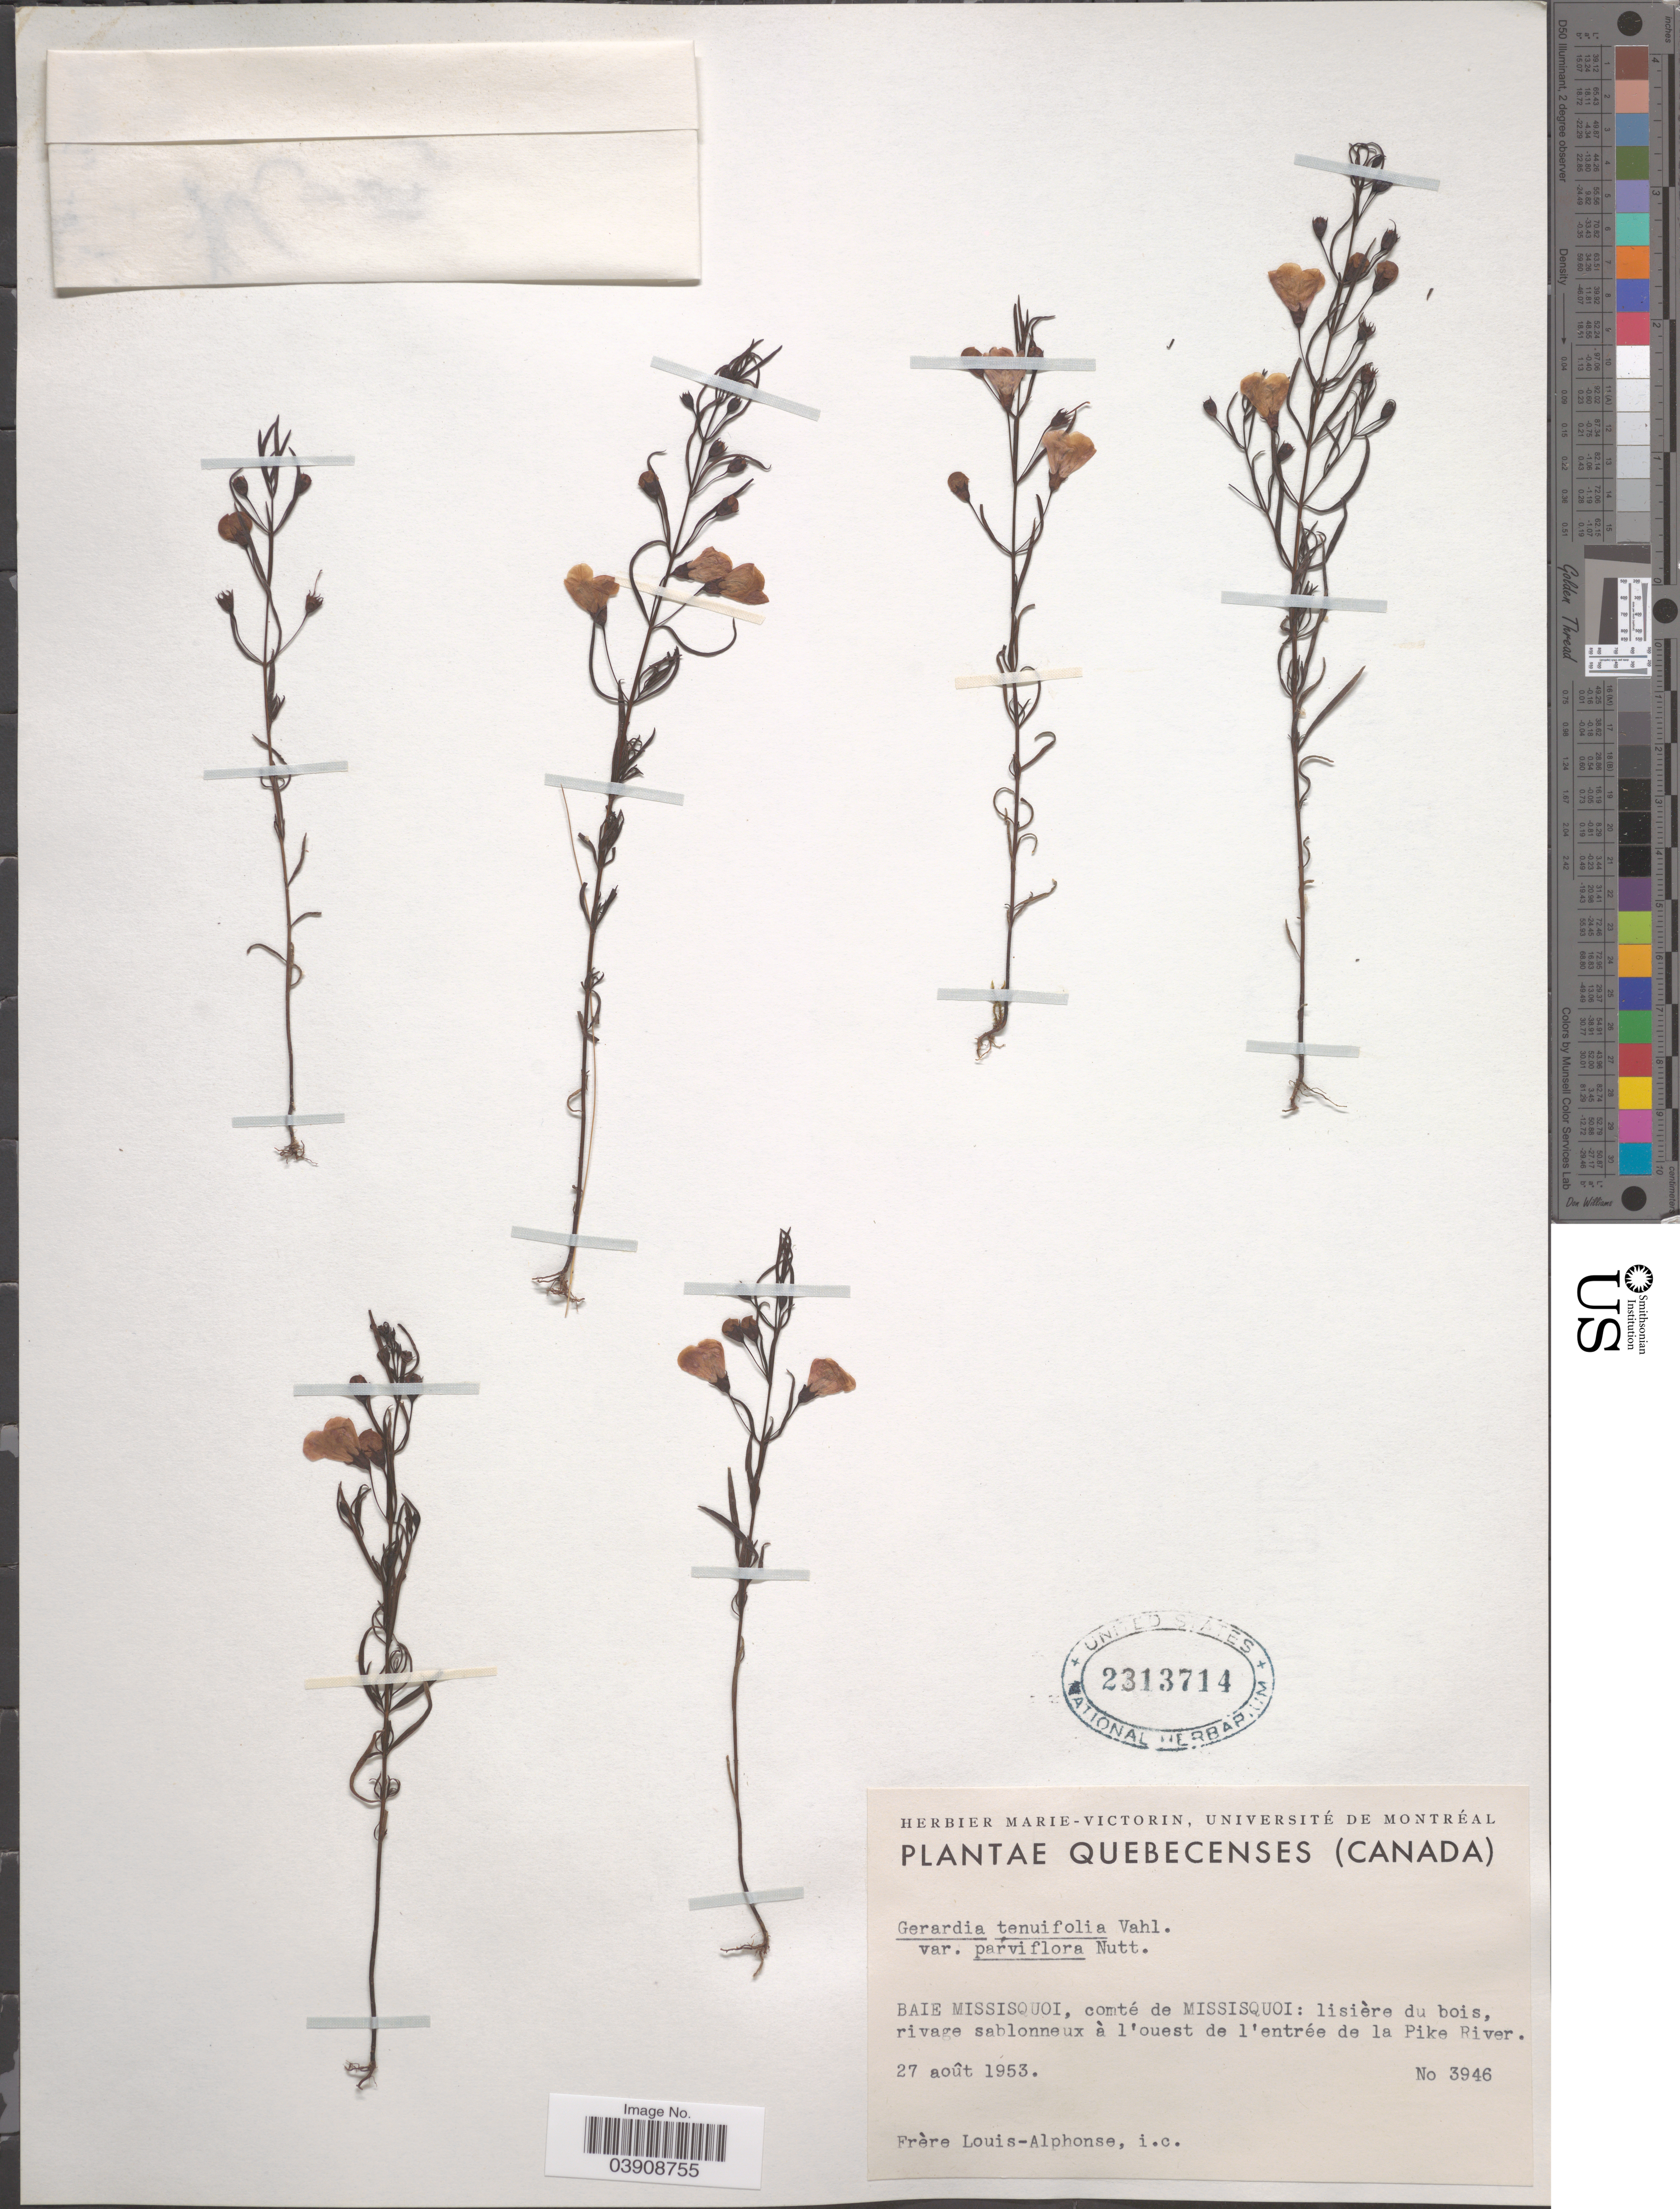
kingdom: Plantae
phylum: Tracheophyta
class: Magnoliopsida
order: Lamiales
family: Orobanchaceae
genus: Agalinis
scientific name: Agalinis tenuifolia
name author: (Vahl) Raf.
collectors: F. Louis-Alphonse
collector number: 3946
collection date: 1953-08-27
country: Canada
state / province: Quebec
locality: Baie Missisquoi, comté de Missisquoi: lisière du bois, rivage sablonneux à l 'ouest de l 'entrée de la Pike River.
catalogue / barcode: US 2313714